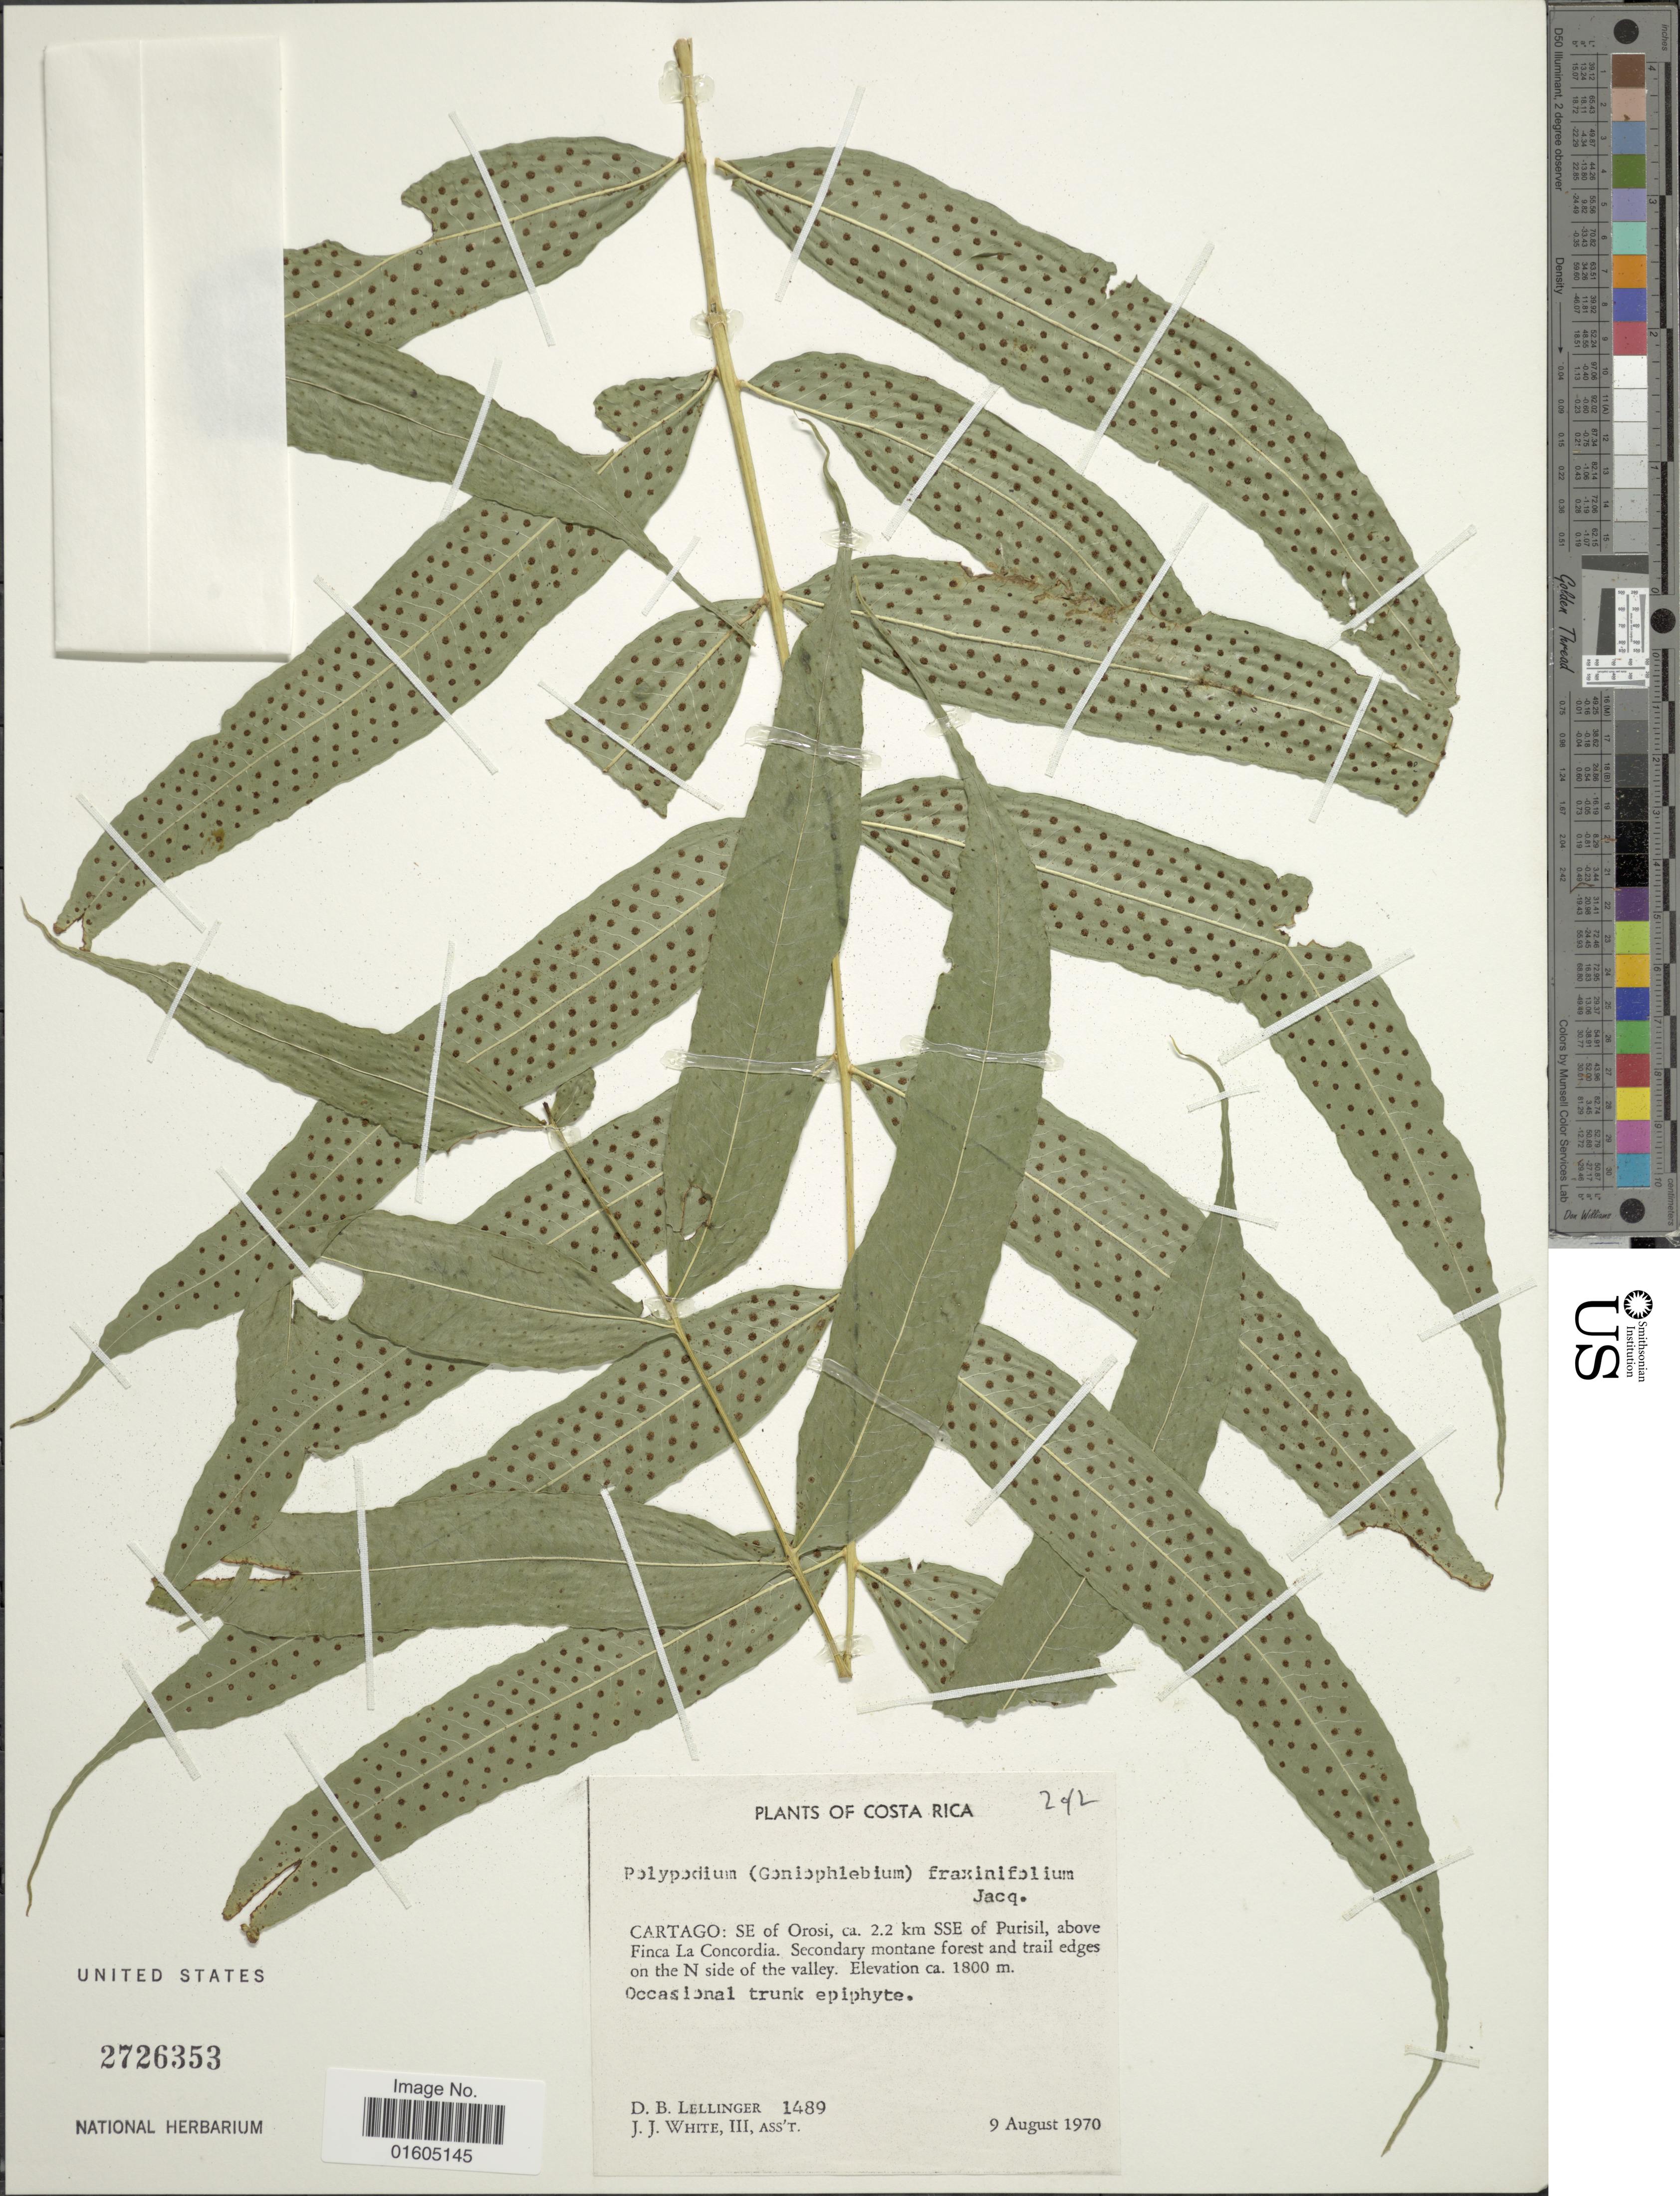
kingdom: Plantae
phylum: Tracheophyta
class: Polypodiopsida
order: Polypodiales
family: Polypodiaceae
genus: Serpocaulon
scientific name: Serpocaulon fraxinifolium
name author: (Jacq.) A.R. Sm.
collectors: D. B. Lellinger & J. J. White III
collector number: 1489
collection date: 1970-08-09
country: Costa Rica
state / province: Cartago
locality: Costa Rica. Cartago: SE of Orosi, ca. 2.2 km SSE of Purisil, above Finca La Concordia. Secondary montane forest and trail edges on the N side of the valley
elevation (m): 1800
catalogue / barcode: US 2726353